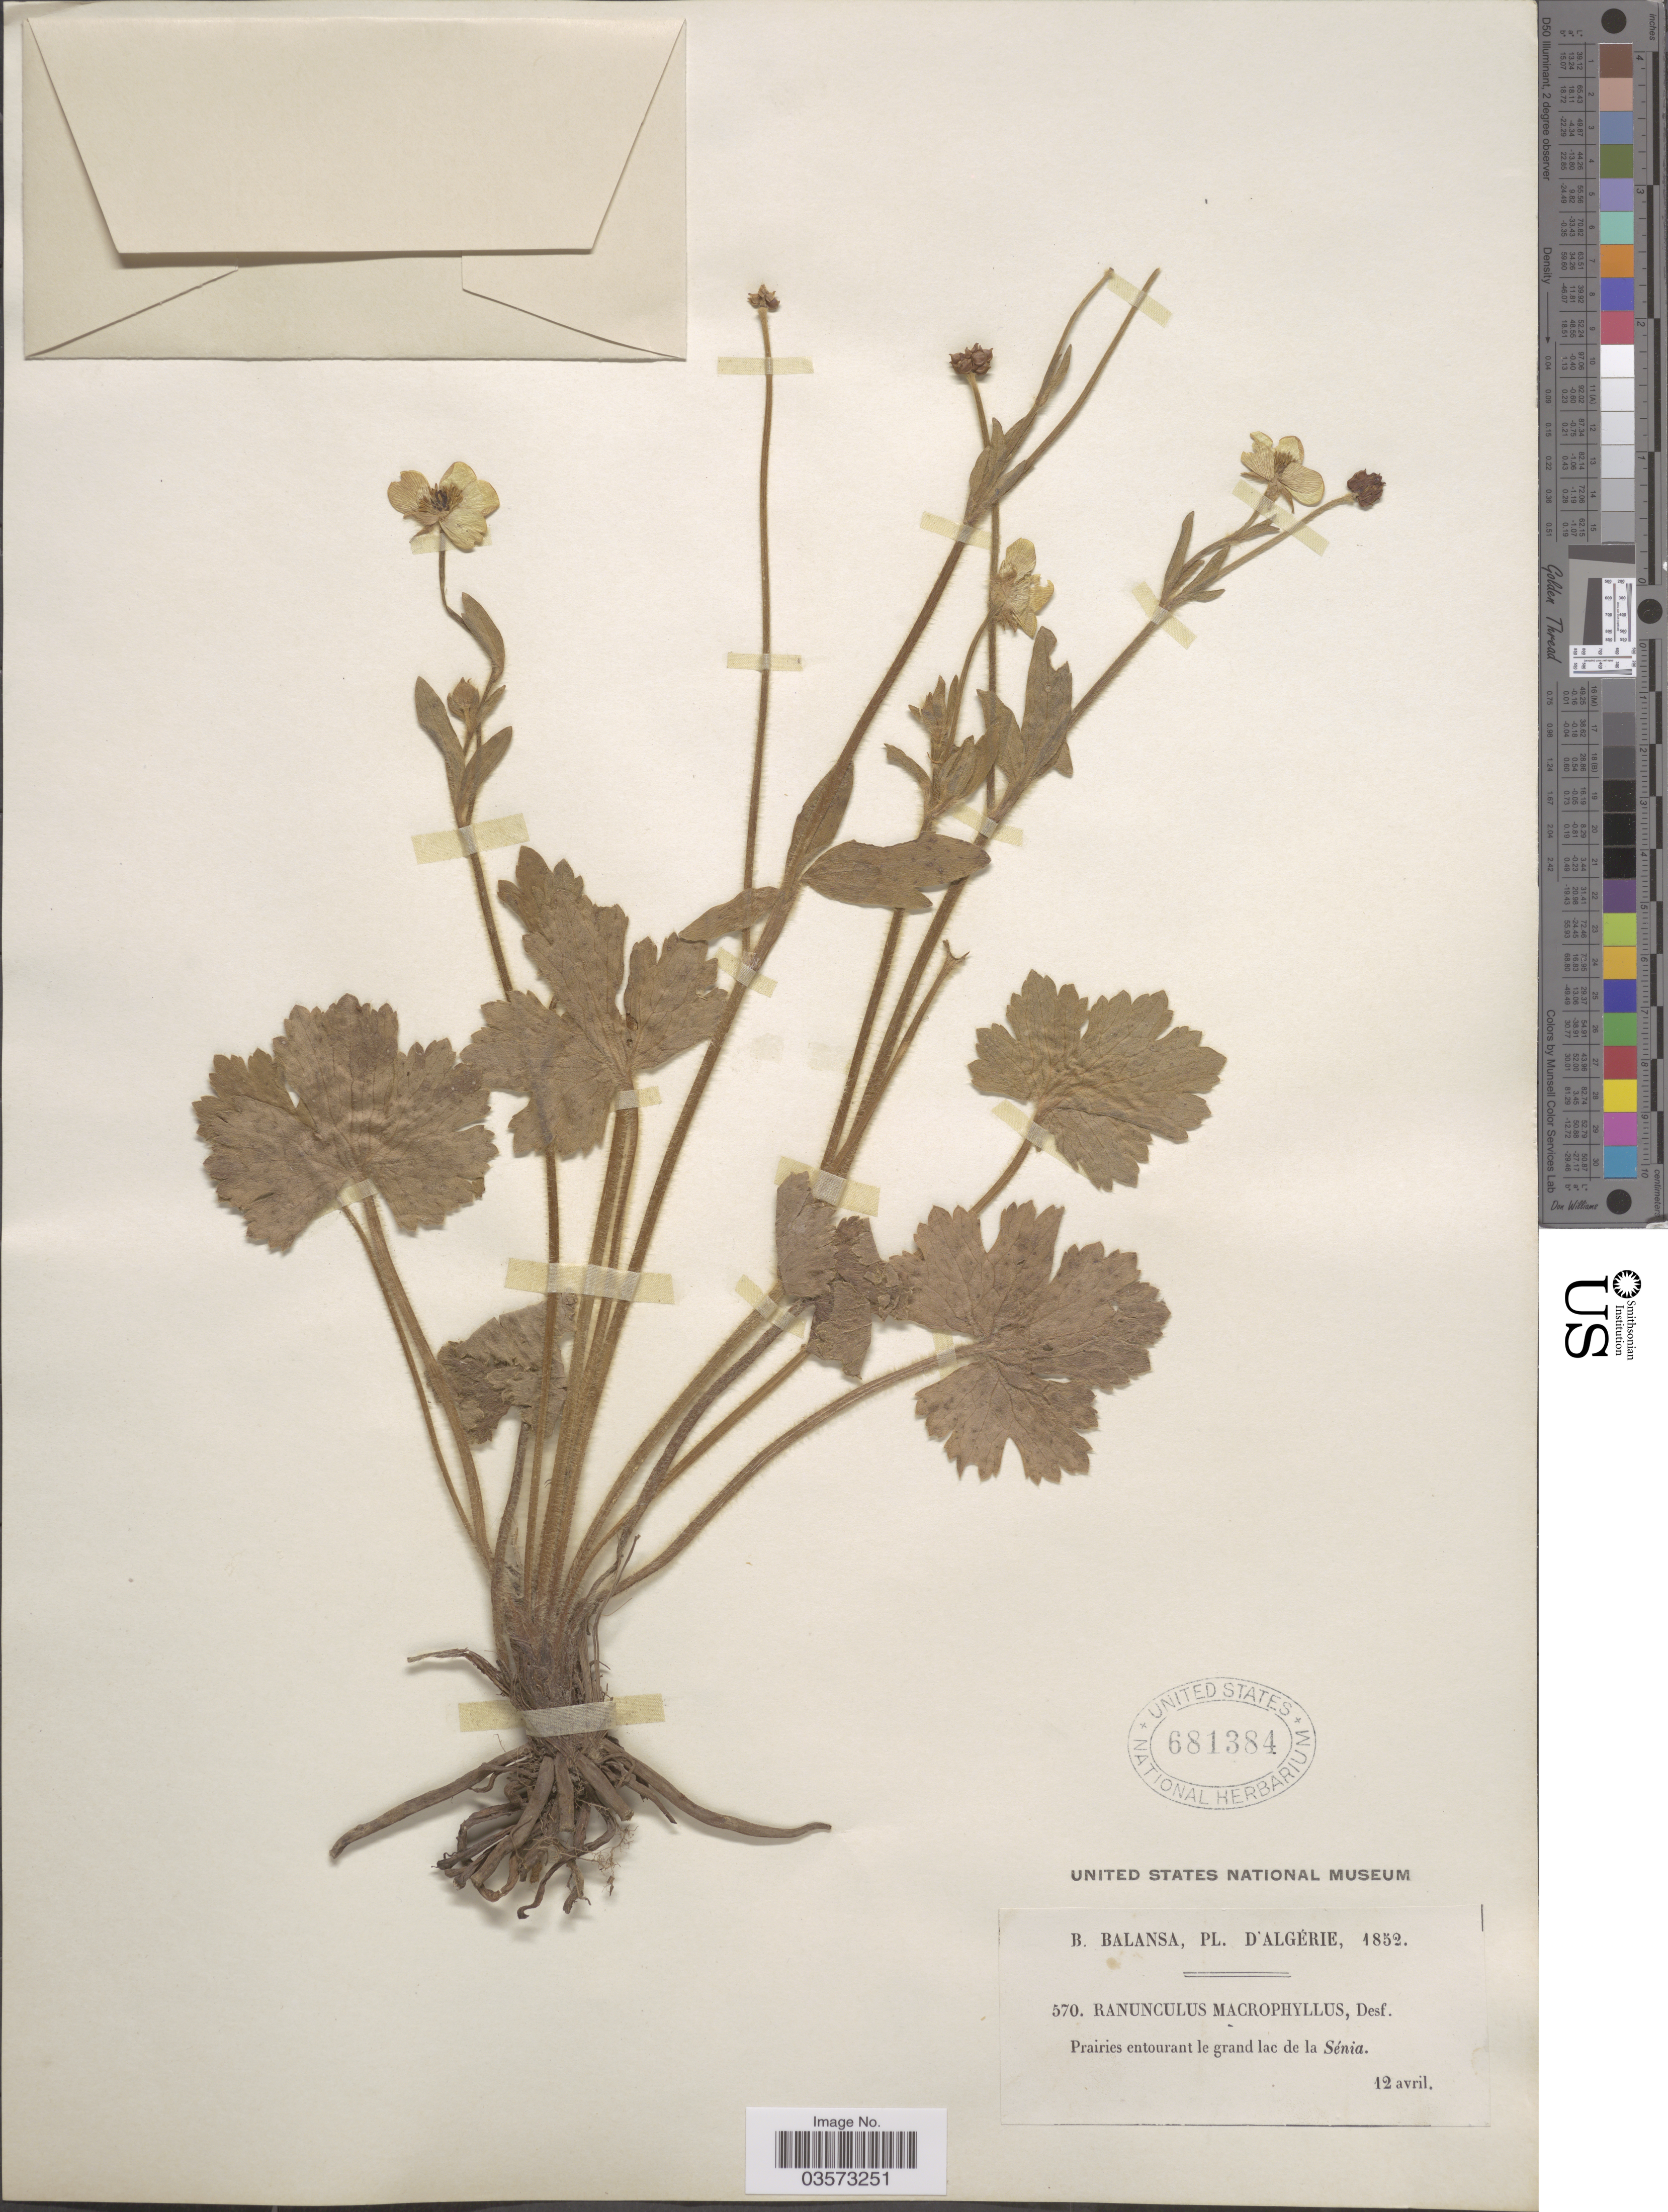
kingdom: Plantae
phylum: Tracheophyta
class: Magnoliopsida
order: Ranunculales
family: Ranunculaceae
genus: Ranunculus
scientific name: Ranunculus macrophyllus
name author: Desf.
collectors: B. Balansa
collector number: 570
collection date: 1852-04-12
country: Algeria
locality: Prairies entourant le grand lac de la Sénia.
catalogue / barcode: US 681384